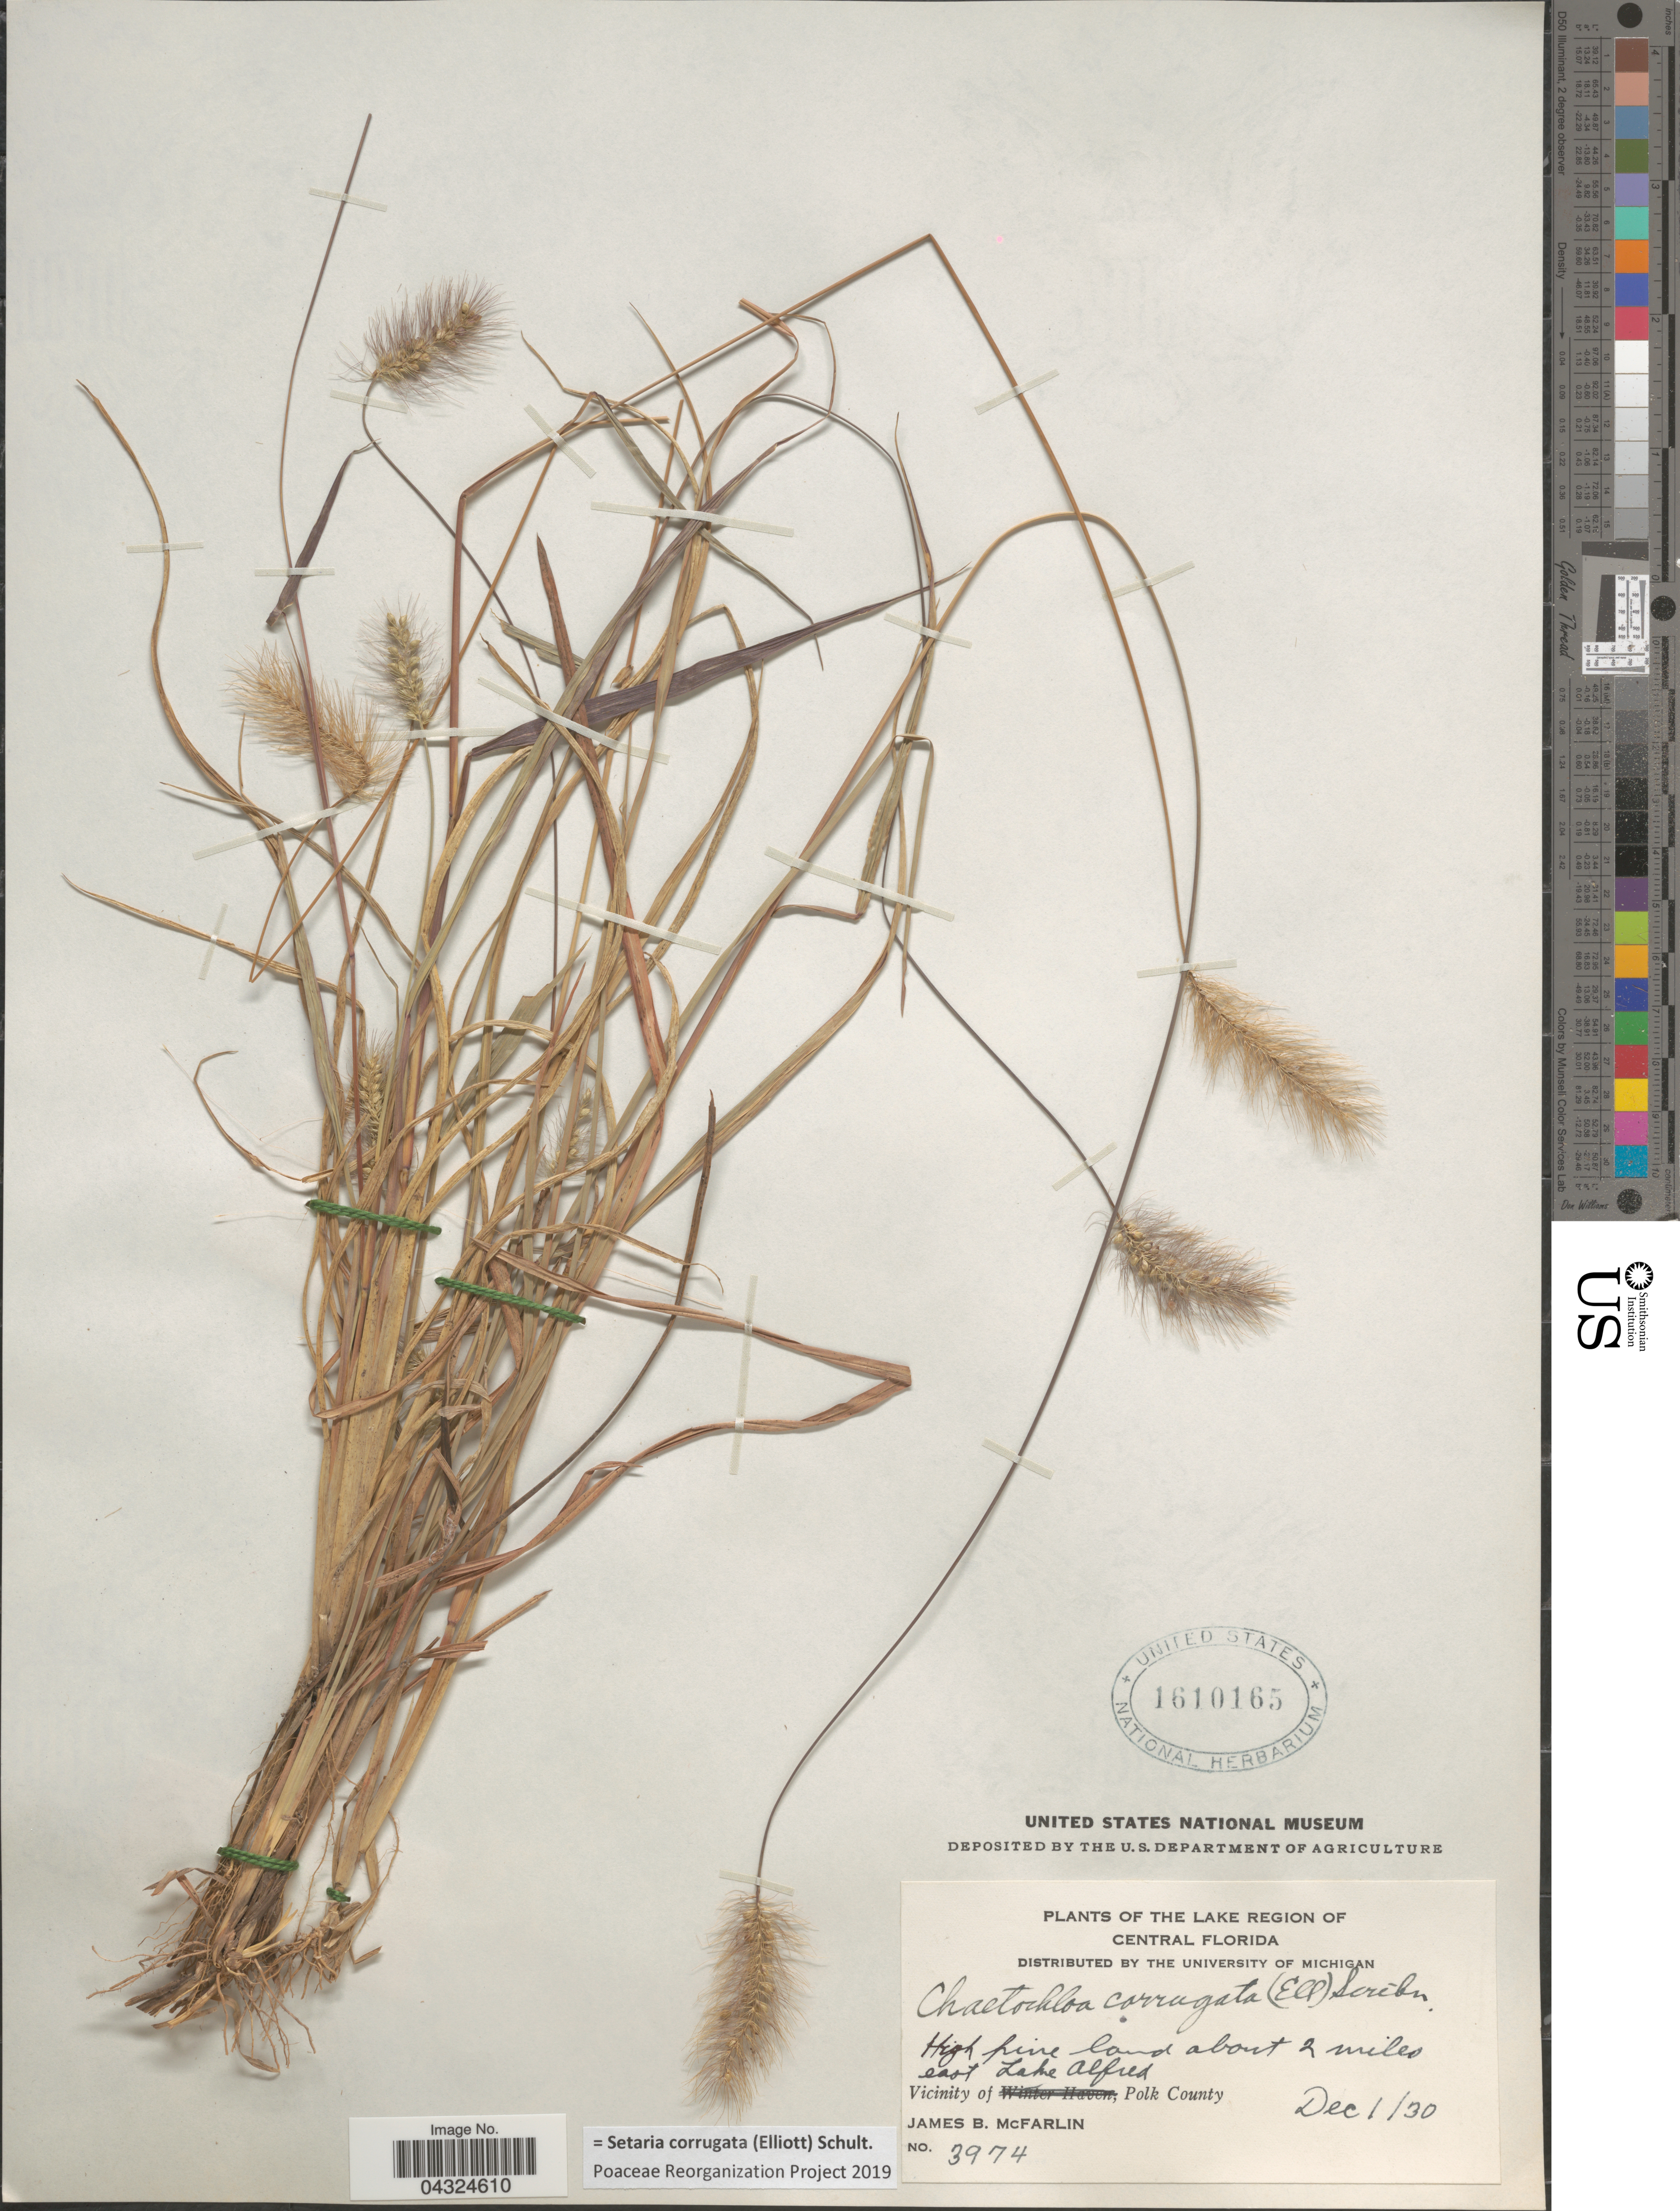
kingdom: Plantae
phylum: Tracheophyta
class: Liliopsida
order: Poales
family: Poaceae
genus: Setaria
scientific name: Setaria corrugata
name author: (Elliott) Schult.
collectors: J. McFarlin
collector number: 3974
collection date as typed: Transcribed d/m/y: 1/12/30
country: United States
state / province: Florida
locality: The Lake Region of Central Florida. High pine land about 2 miles east Lake Alfred. Vicinity of Polk County.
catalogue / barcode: US 1610165